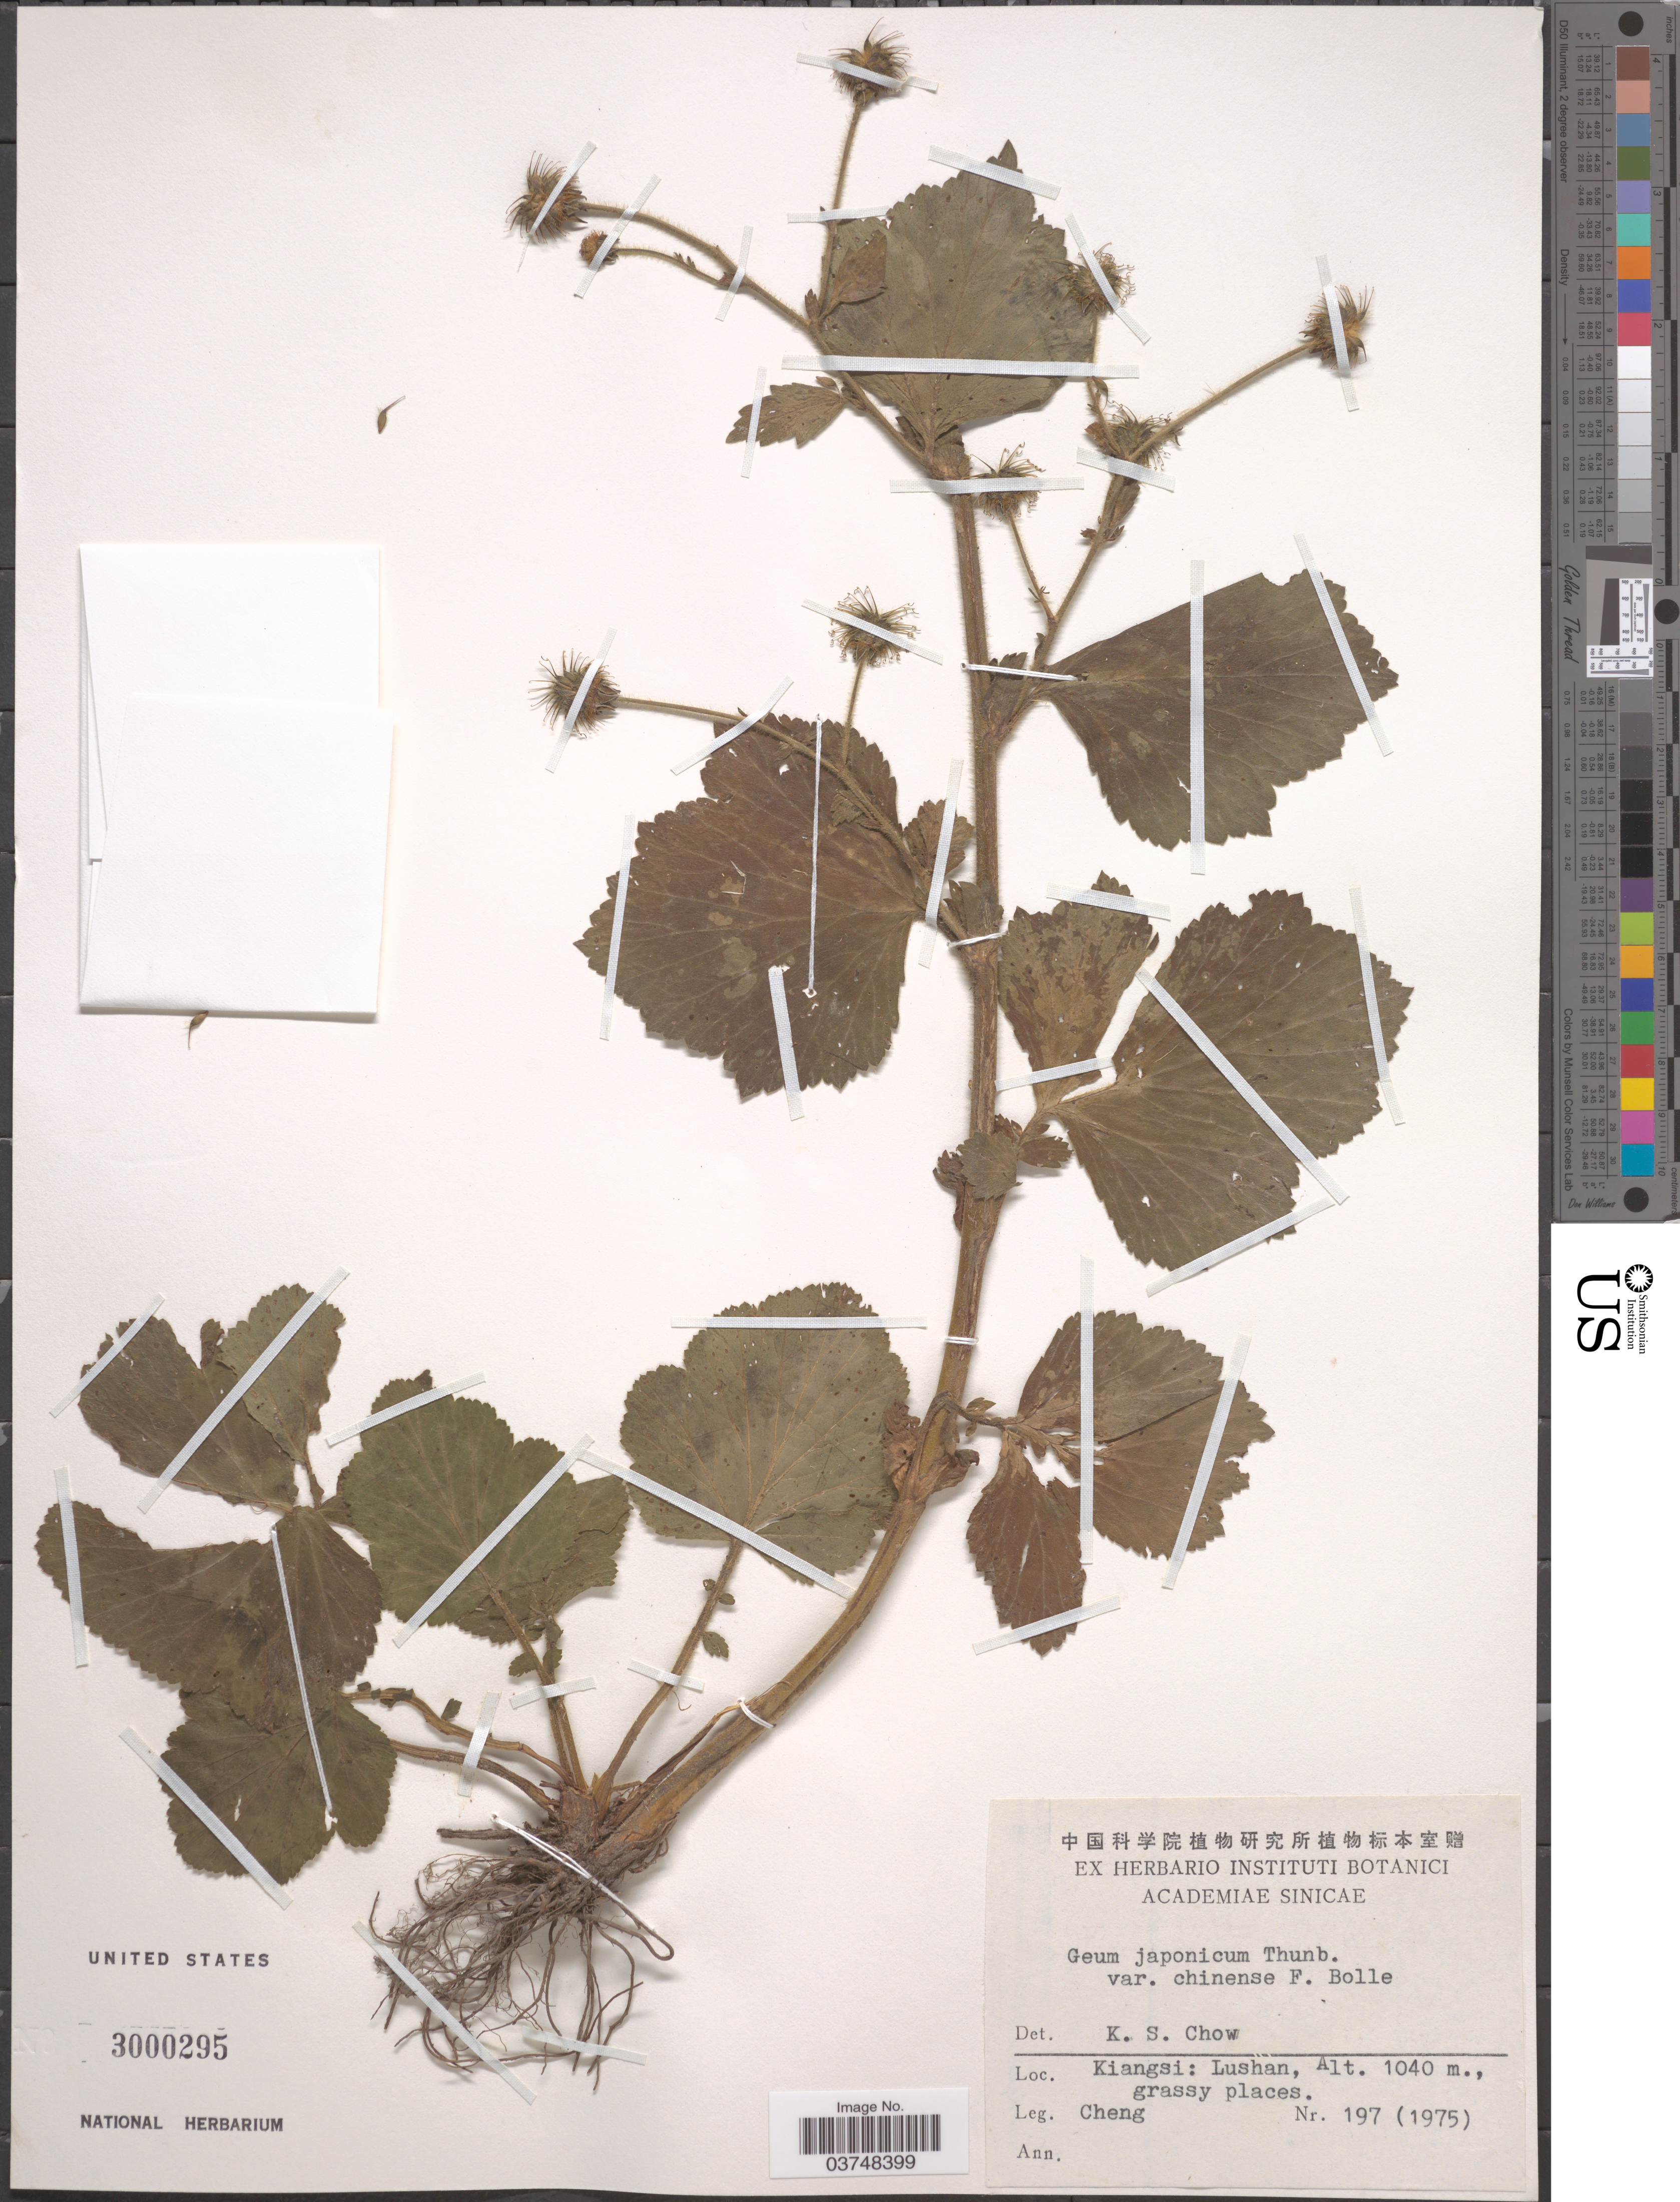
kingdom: Plantae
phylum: Tracheophyta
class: Magnoliopsida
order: Rosales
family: Rosaceae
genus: Geum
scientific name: Geum japonicum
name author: Thunb.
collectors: -. Cheng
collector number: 197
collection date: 1975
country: China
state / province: Jiangxi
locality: Kiangsi: Lushan.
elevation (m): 1040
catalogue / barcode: US 3000295